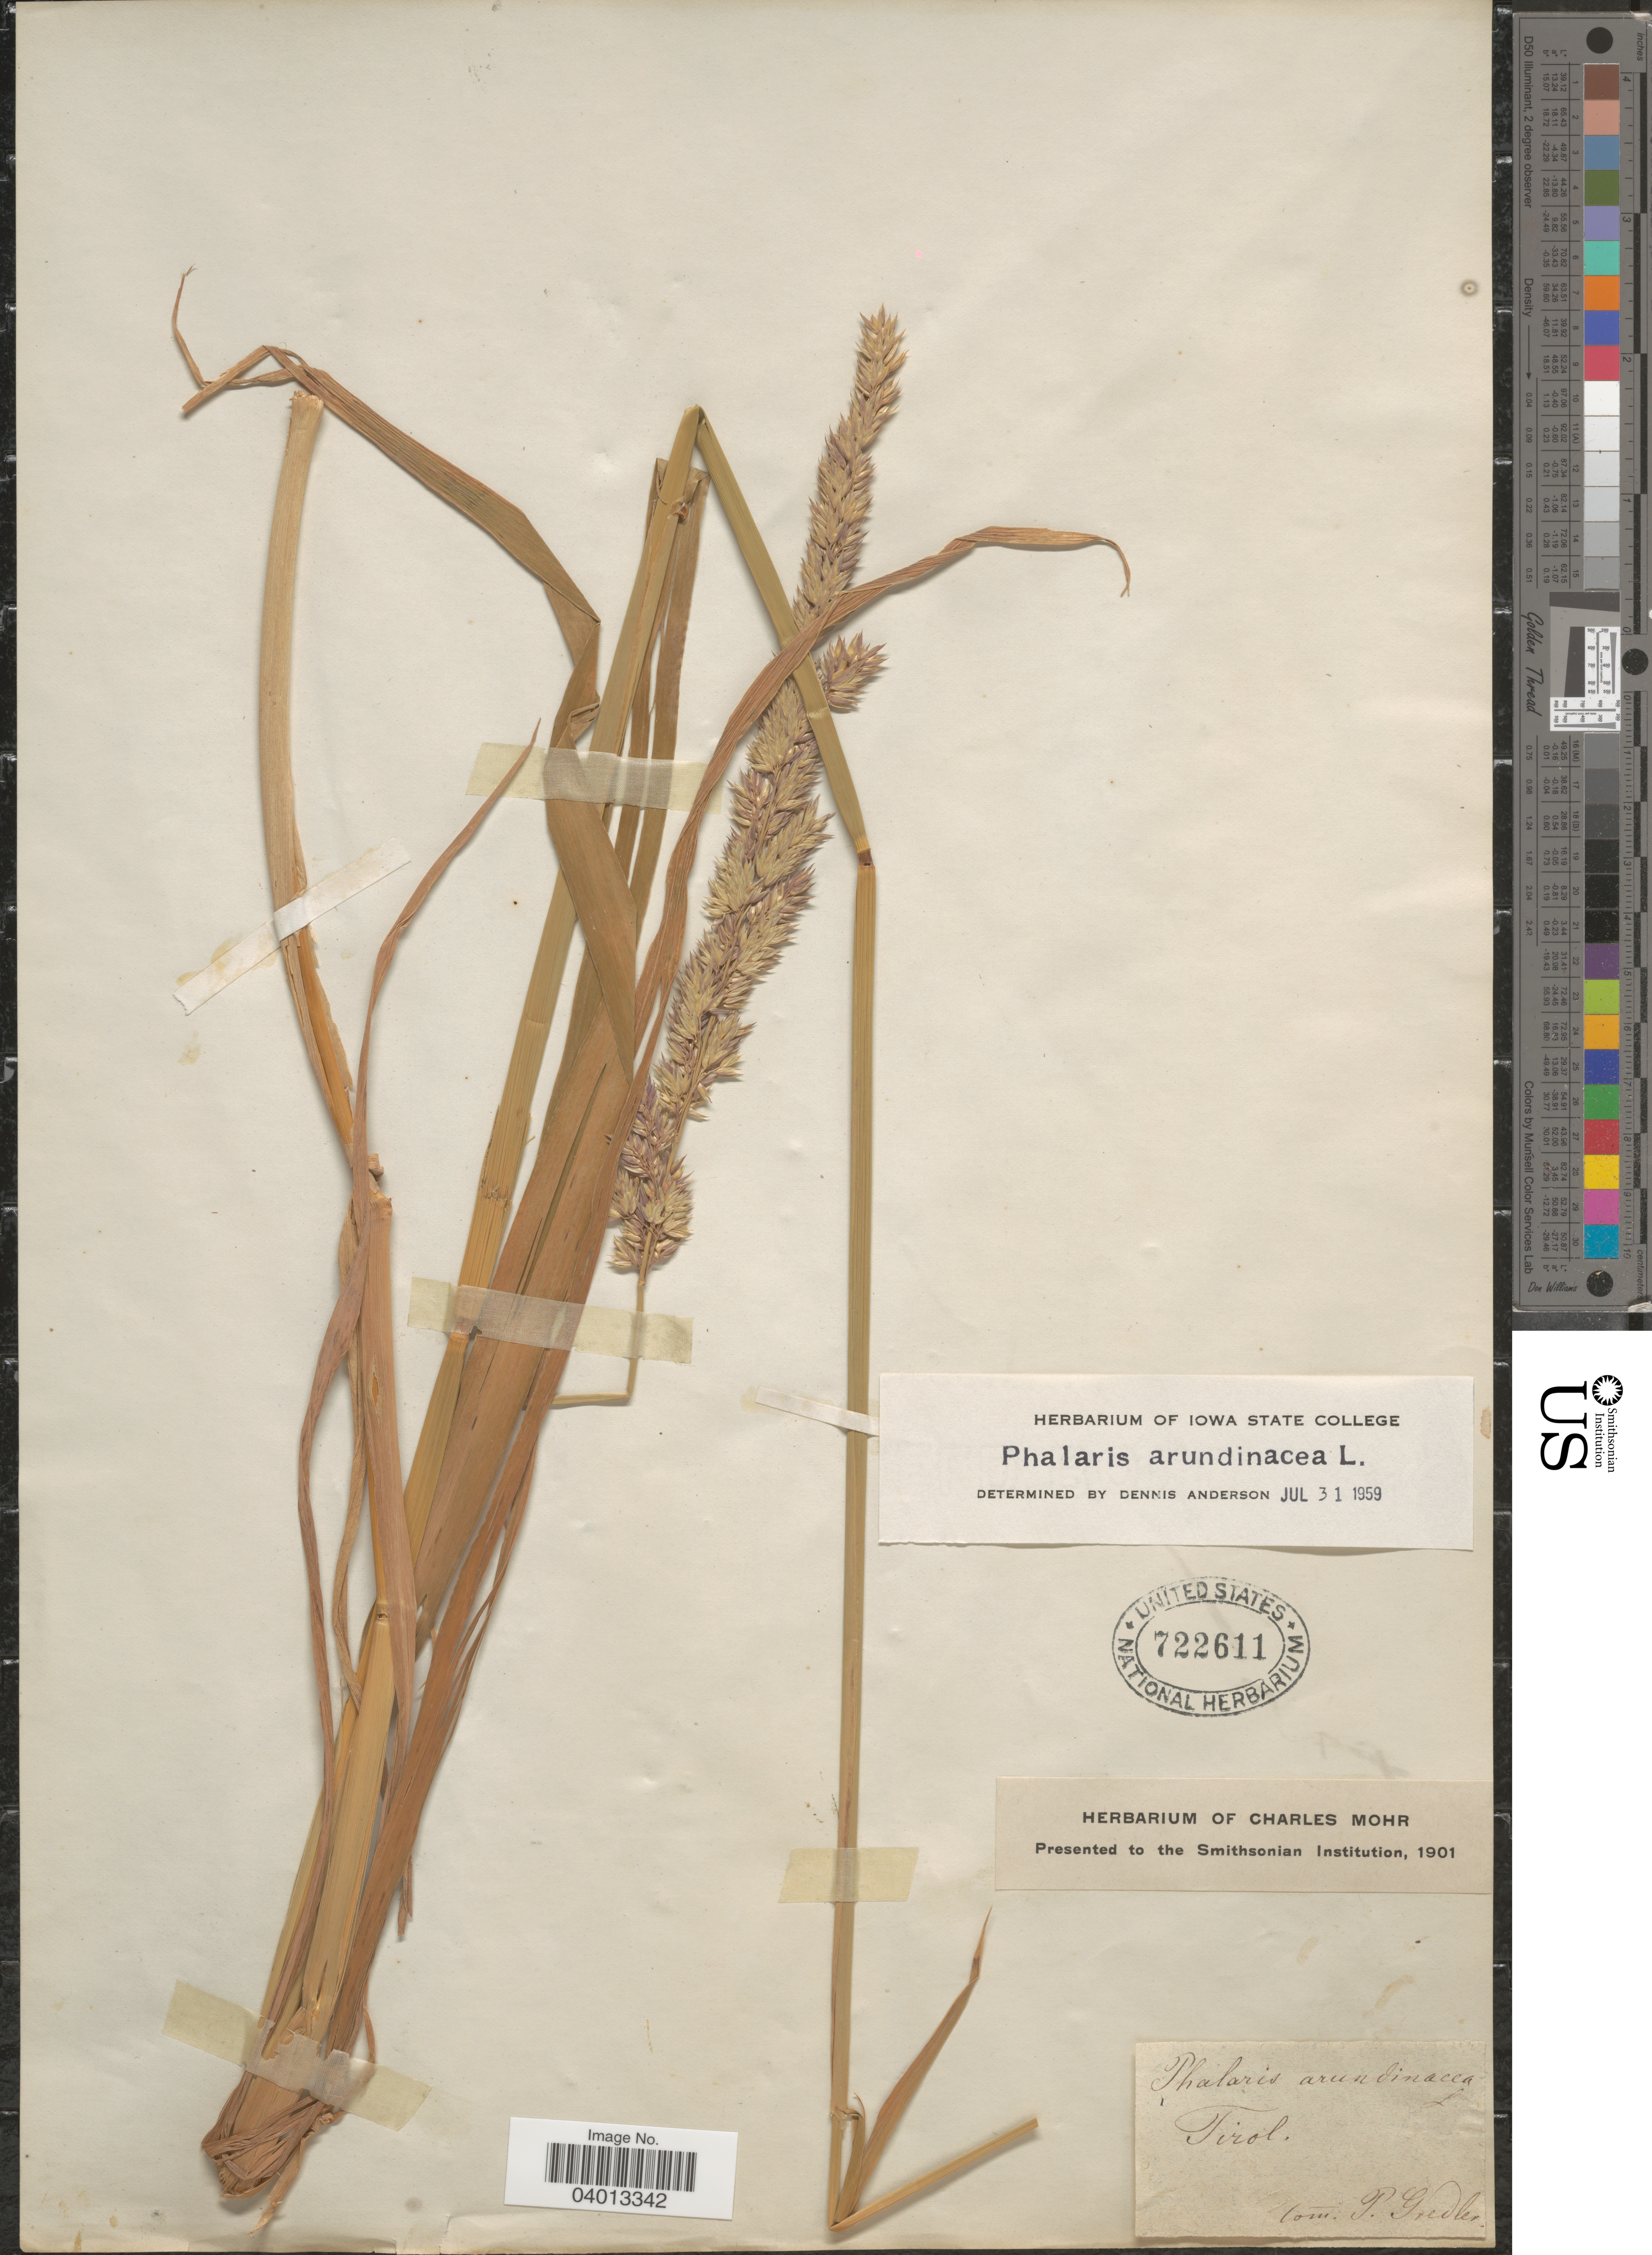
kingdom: Plantae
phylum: Tracheophyta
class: Liliopsida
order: Poales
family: Poaceae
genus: Phalaris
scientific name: Phalaris arundinacea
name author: L.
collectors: ex herb. Charles Mohr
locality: Tirol.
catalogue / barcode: US 722611